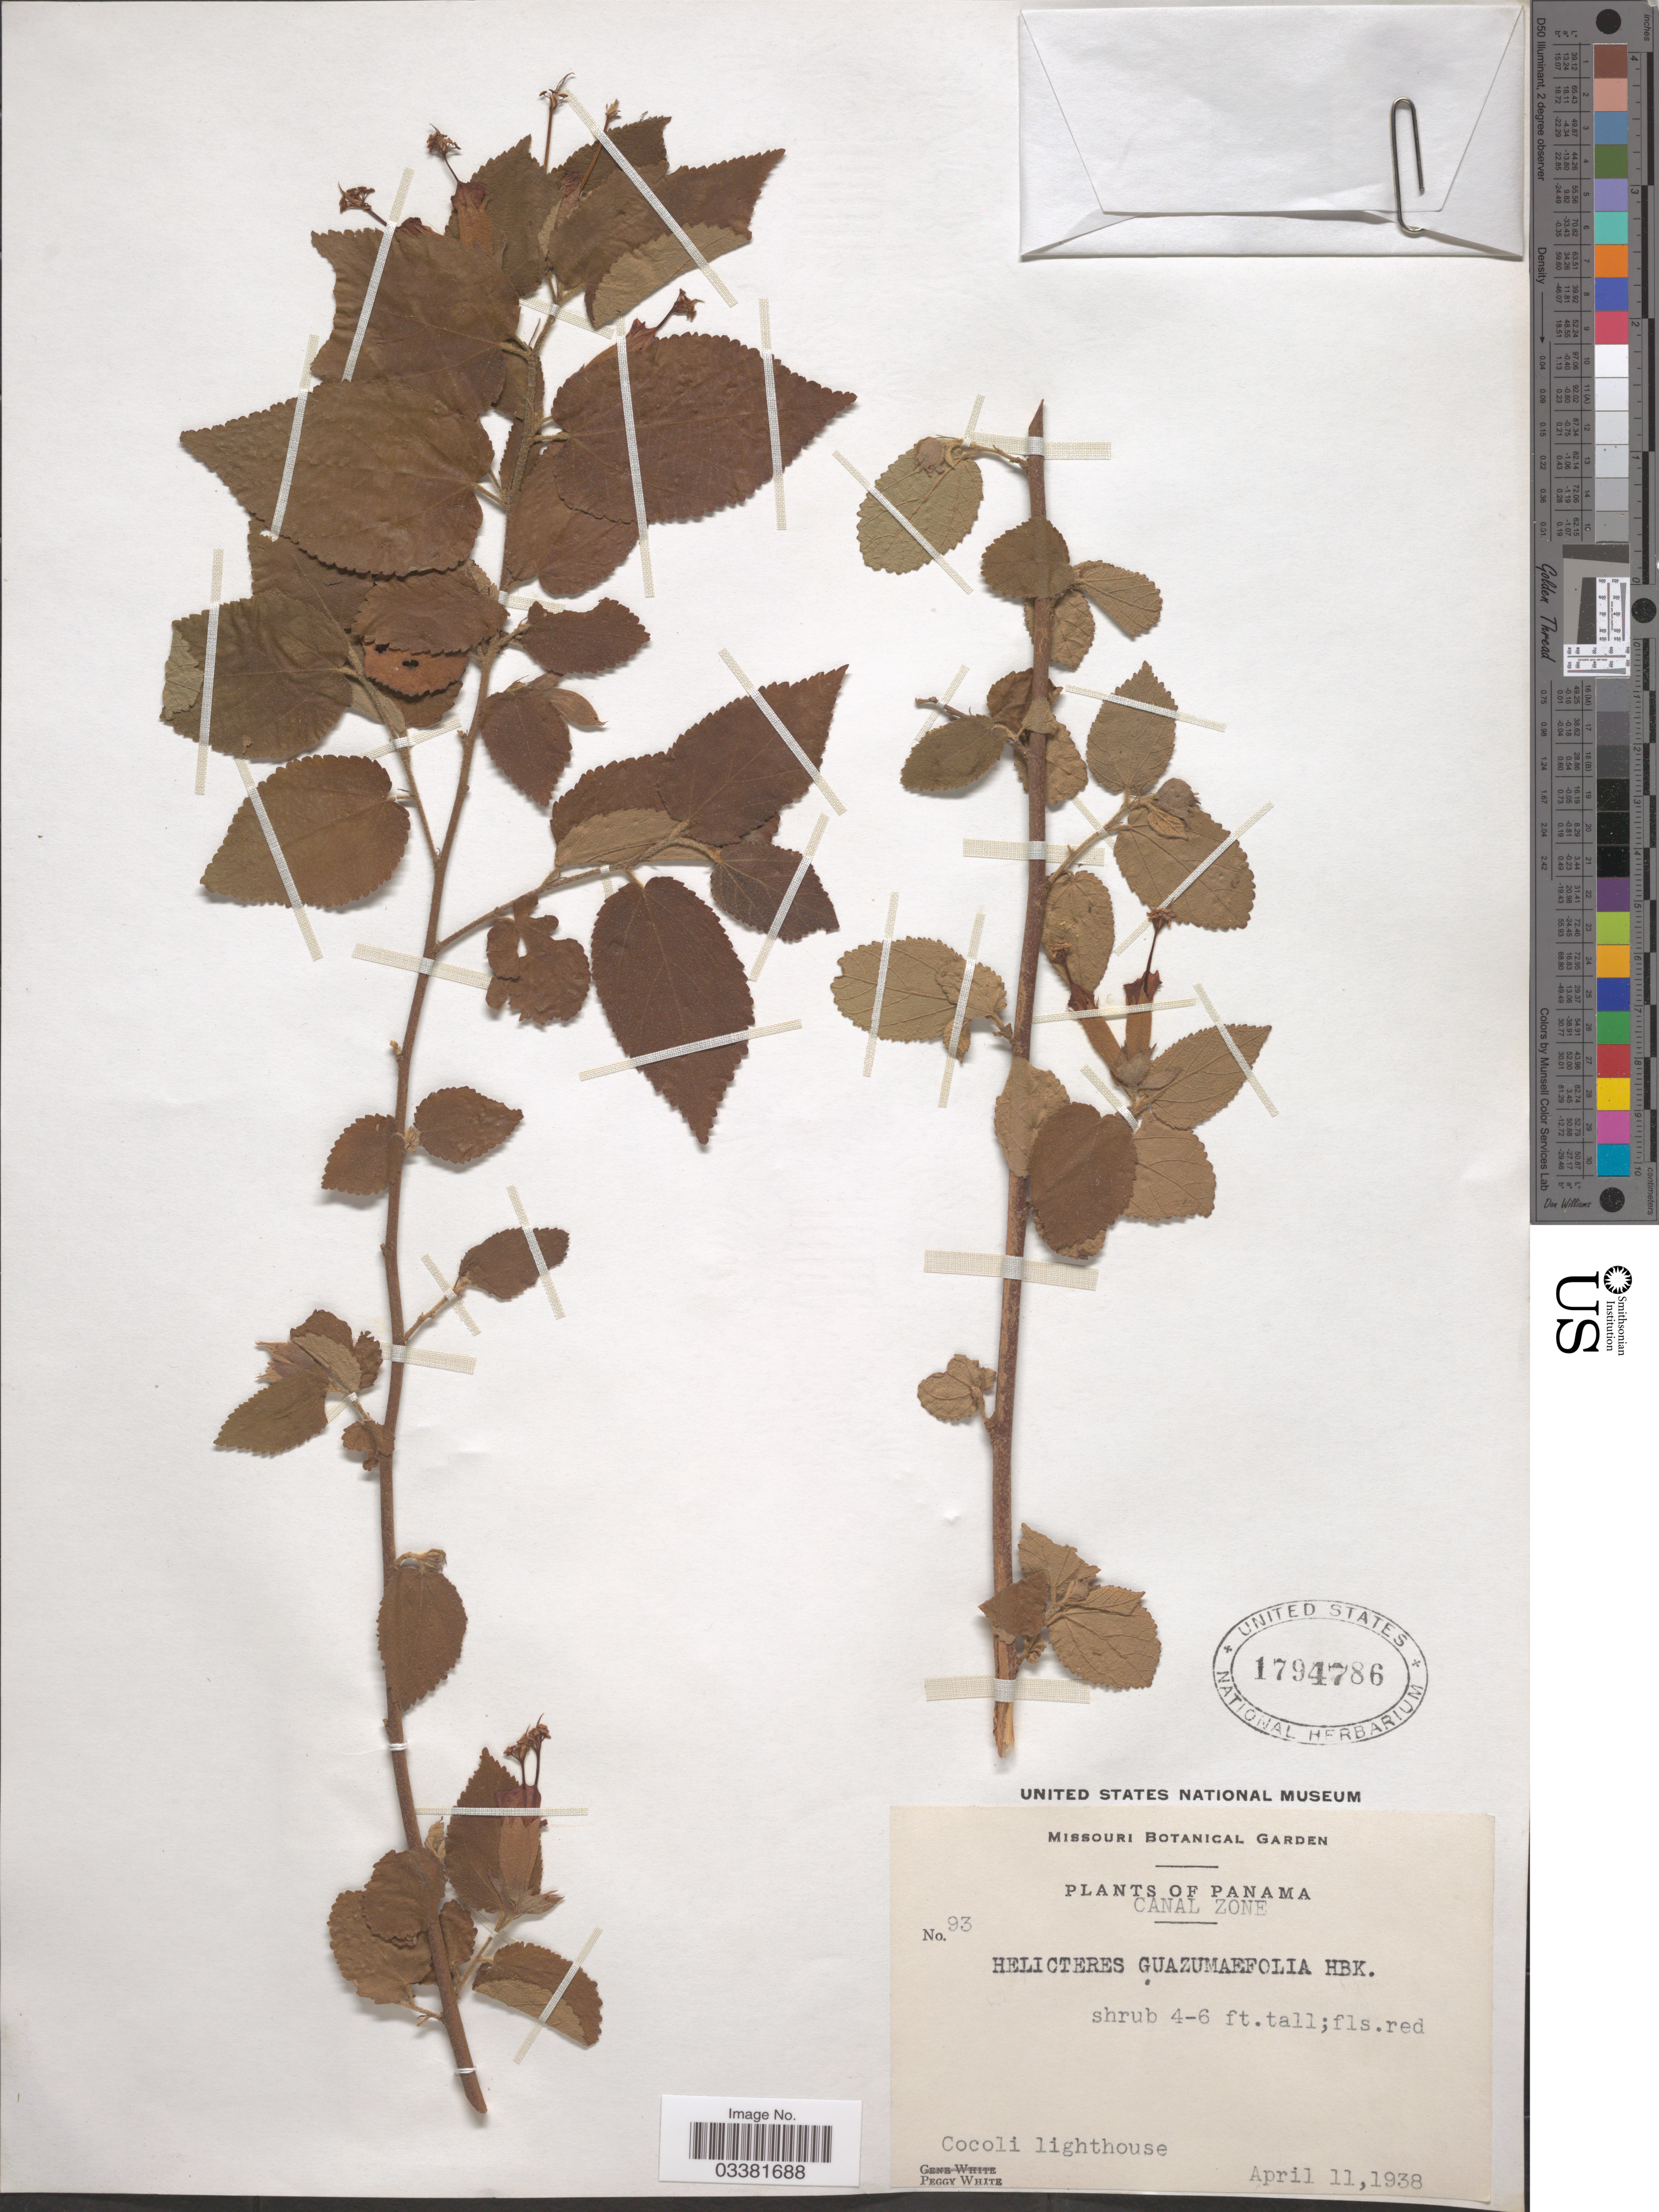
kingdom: Plantae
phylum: Tracheophyta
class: Magnoliopsida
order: Malvales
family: Malvaceae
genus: Helicteres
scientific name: Helicteres guazumifolia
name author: Kunth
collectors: P. White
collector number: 93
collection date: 1938-04-11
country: Panama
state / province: Panamá Oeste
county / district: Canal Zone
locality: Cocoli lighthouse.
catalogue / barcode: US 1794786